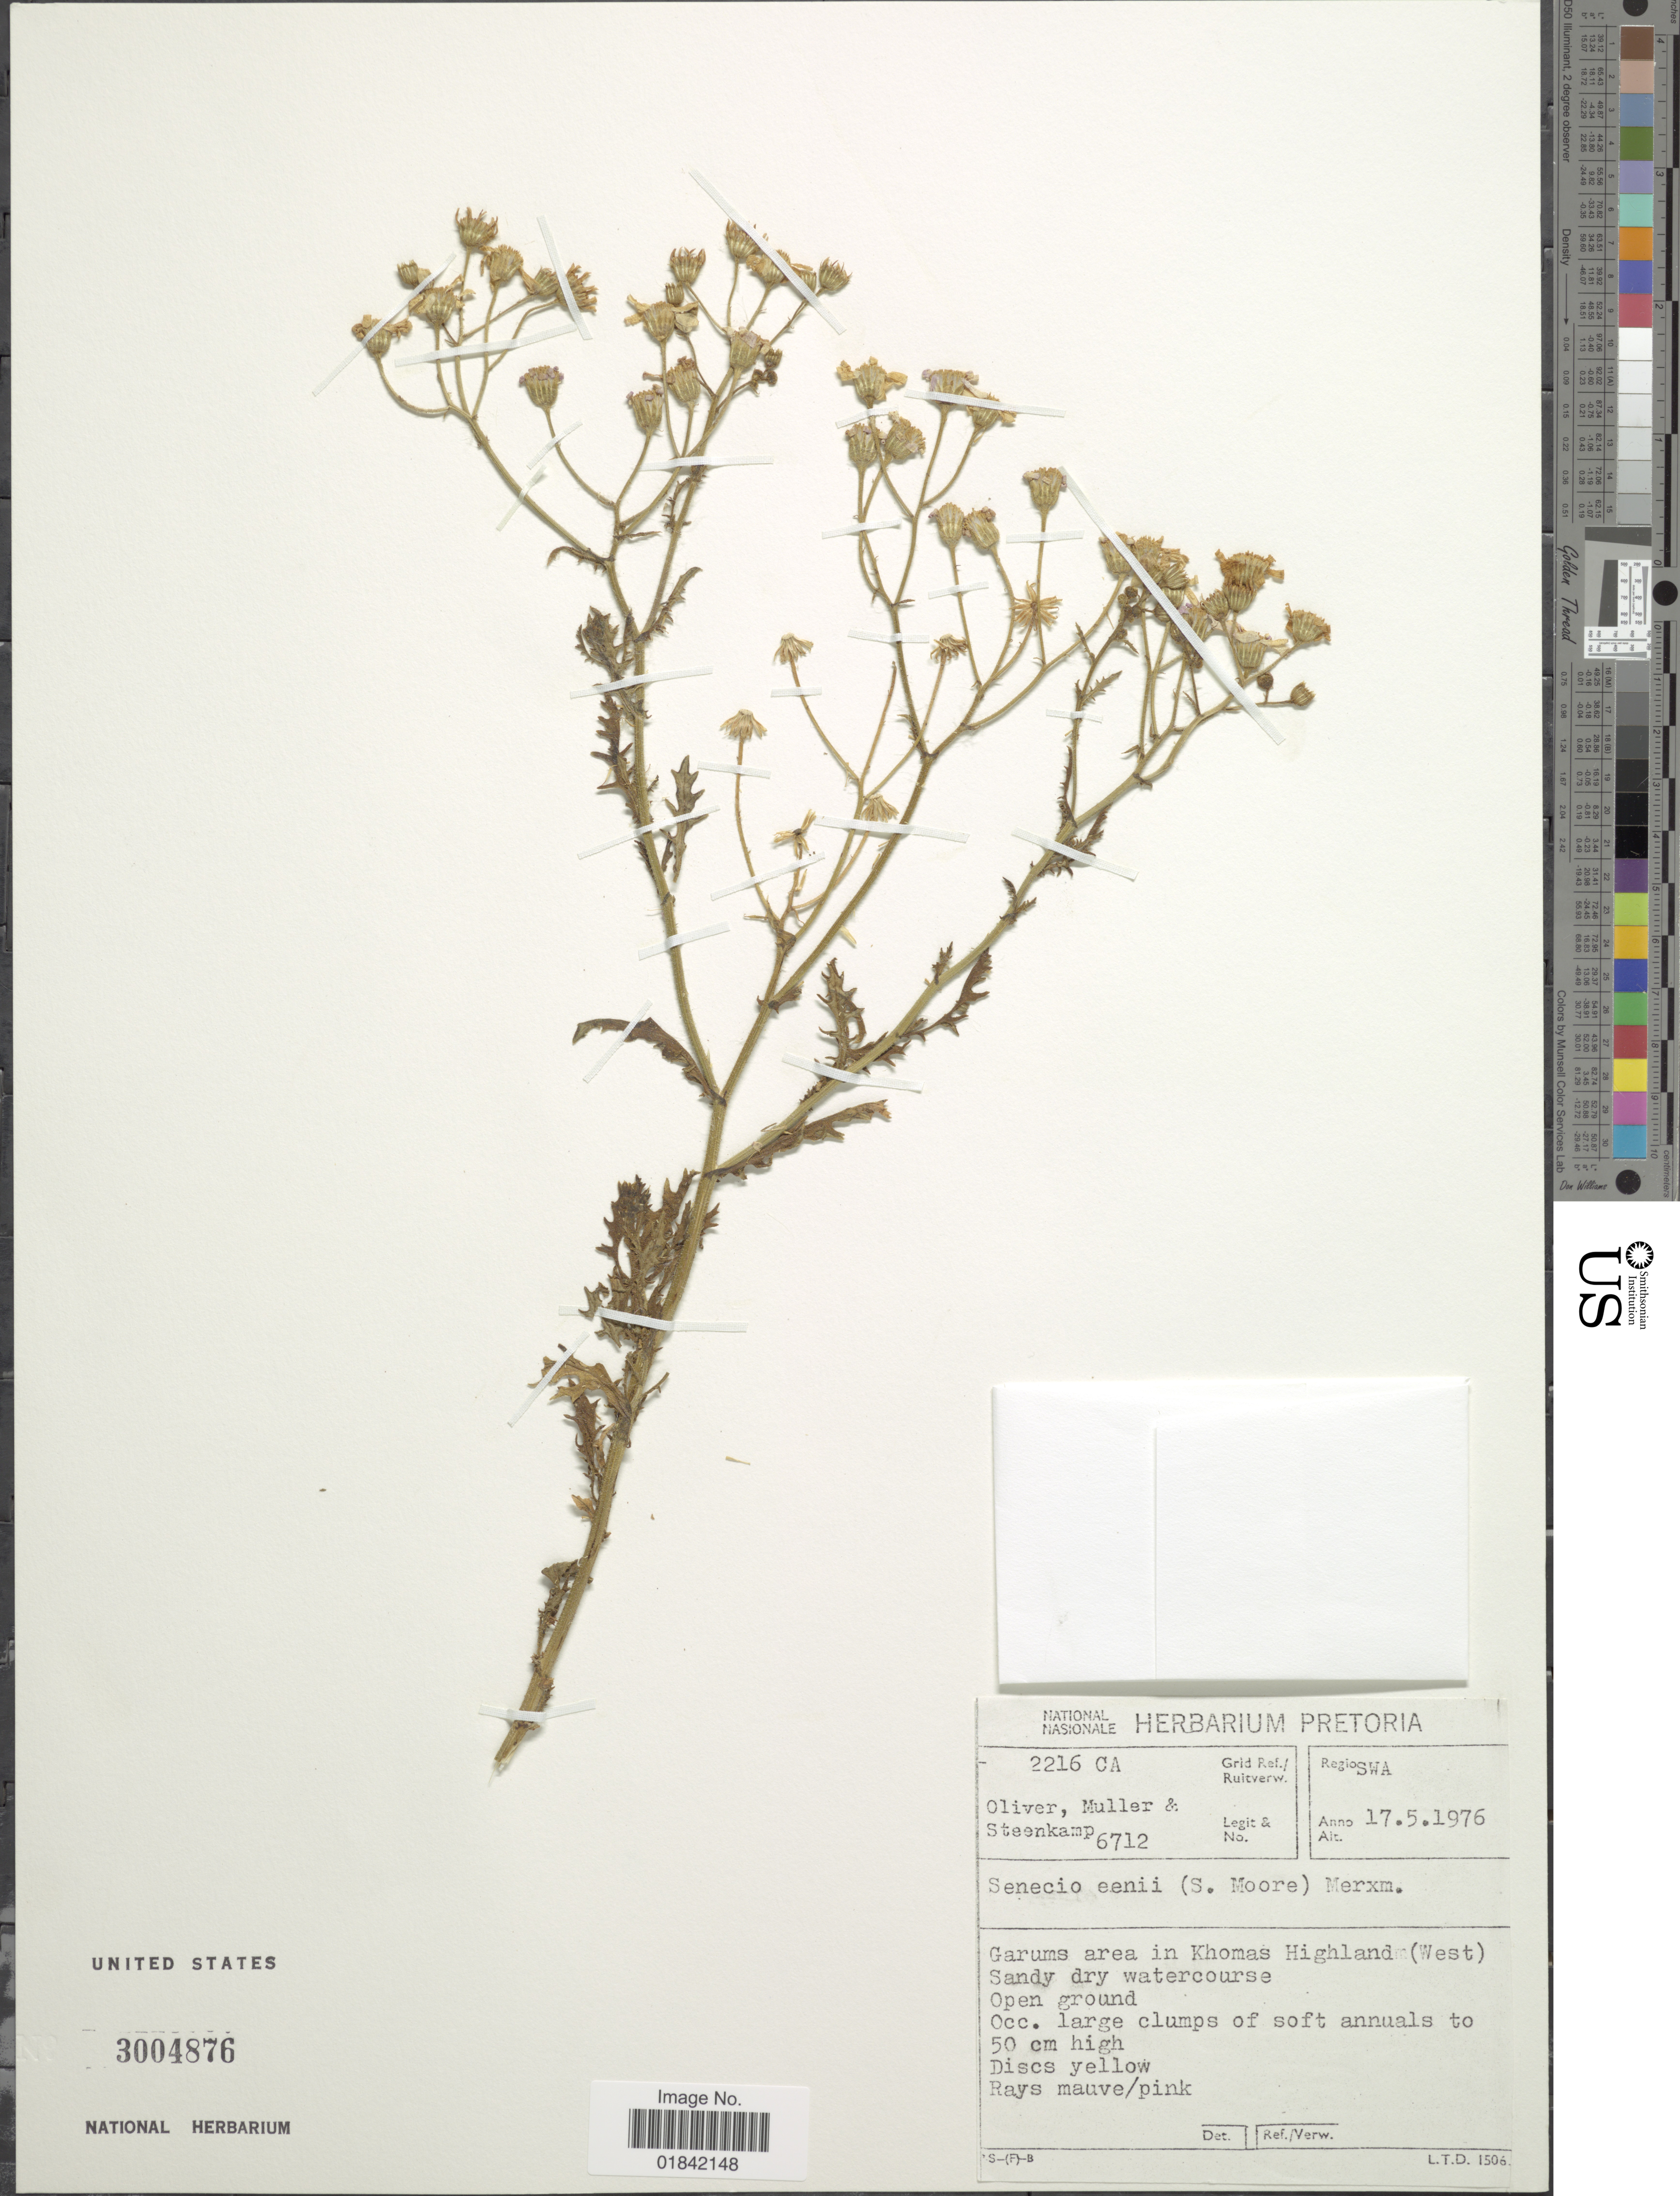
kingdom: Plantae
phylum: Tracheophyta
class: Magnoliopsida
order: Asterales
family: Asteraceae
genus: Senecio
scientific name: Senecio eenii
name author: (S. Moore) Merxm.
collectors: Oliver, --, -- Müller & -- Steenkamp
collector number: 6712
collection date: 1976-05-17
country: Namibia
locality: SWA, Garums area in Khomas Highland (West)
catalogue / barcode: US 3004876